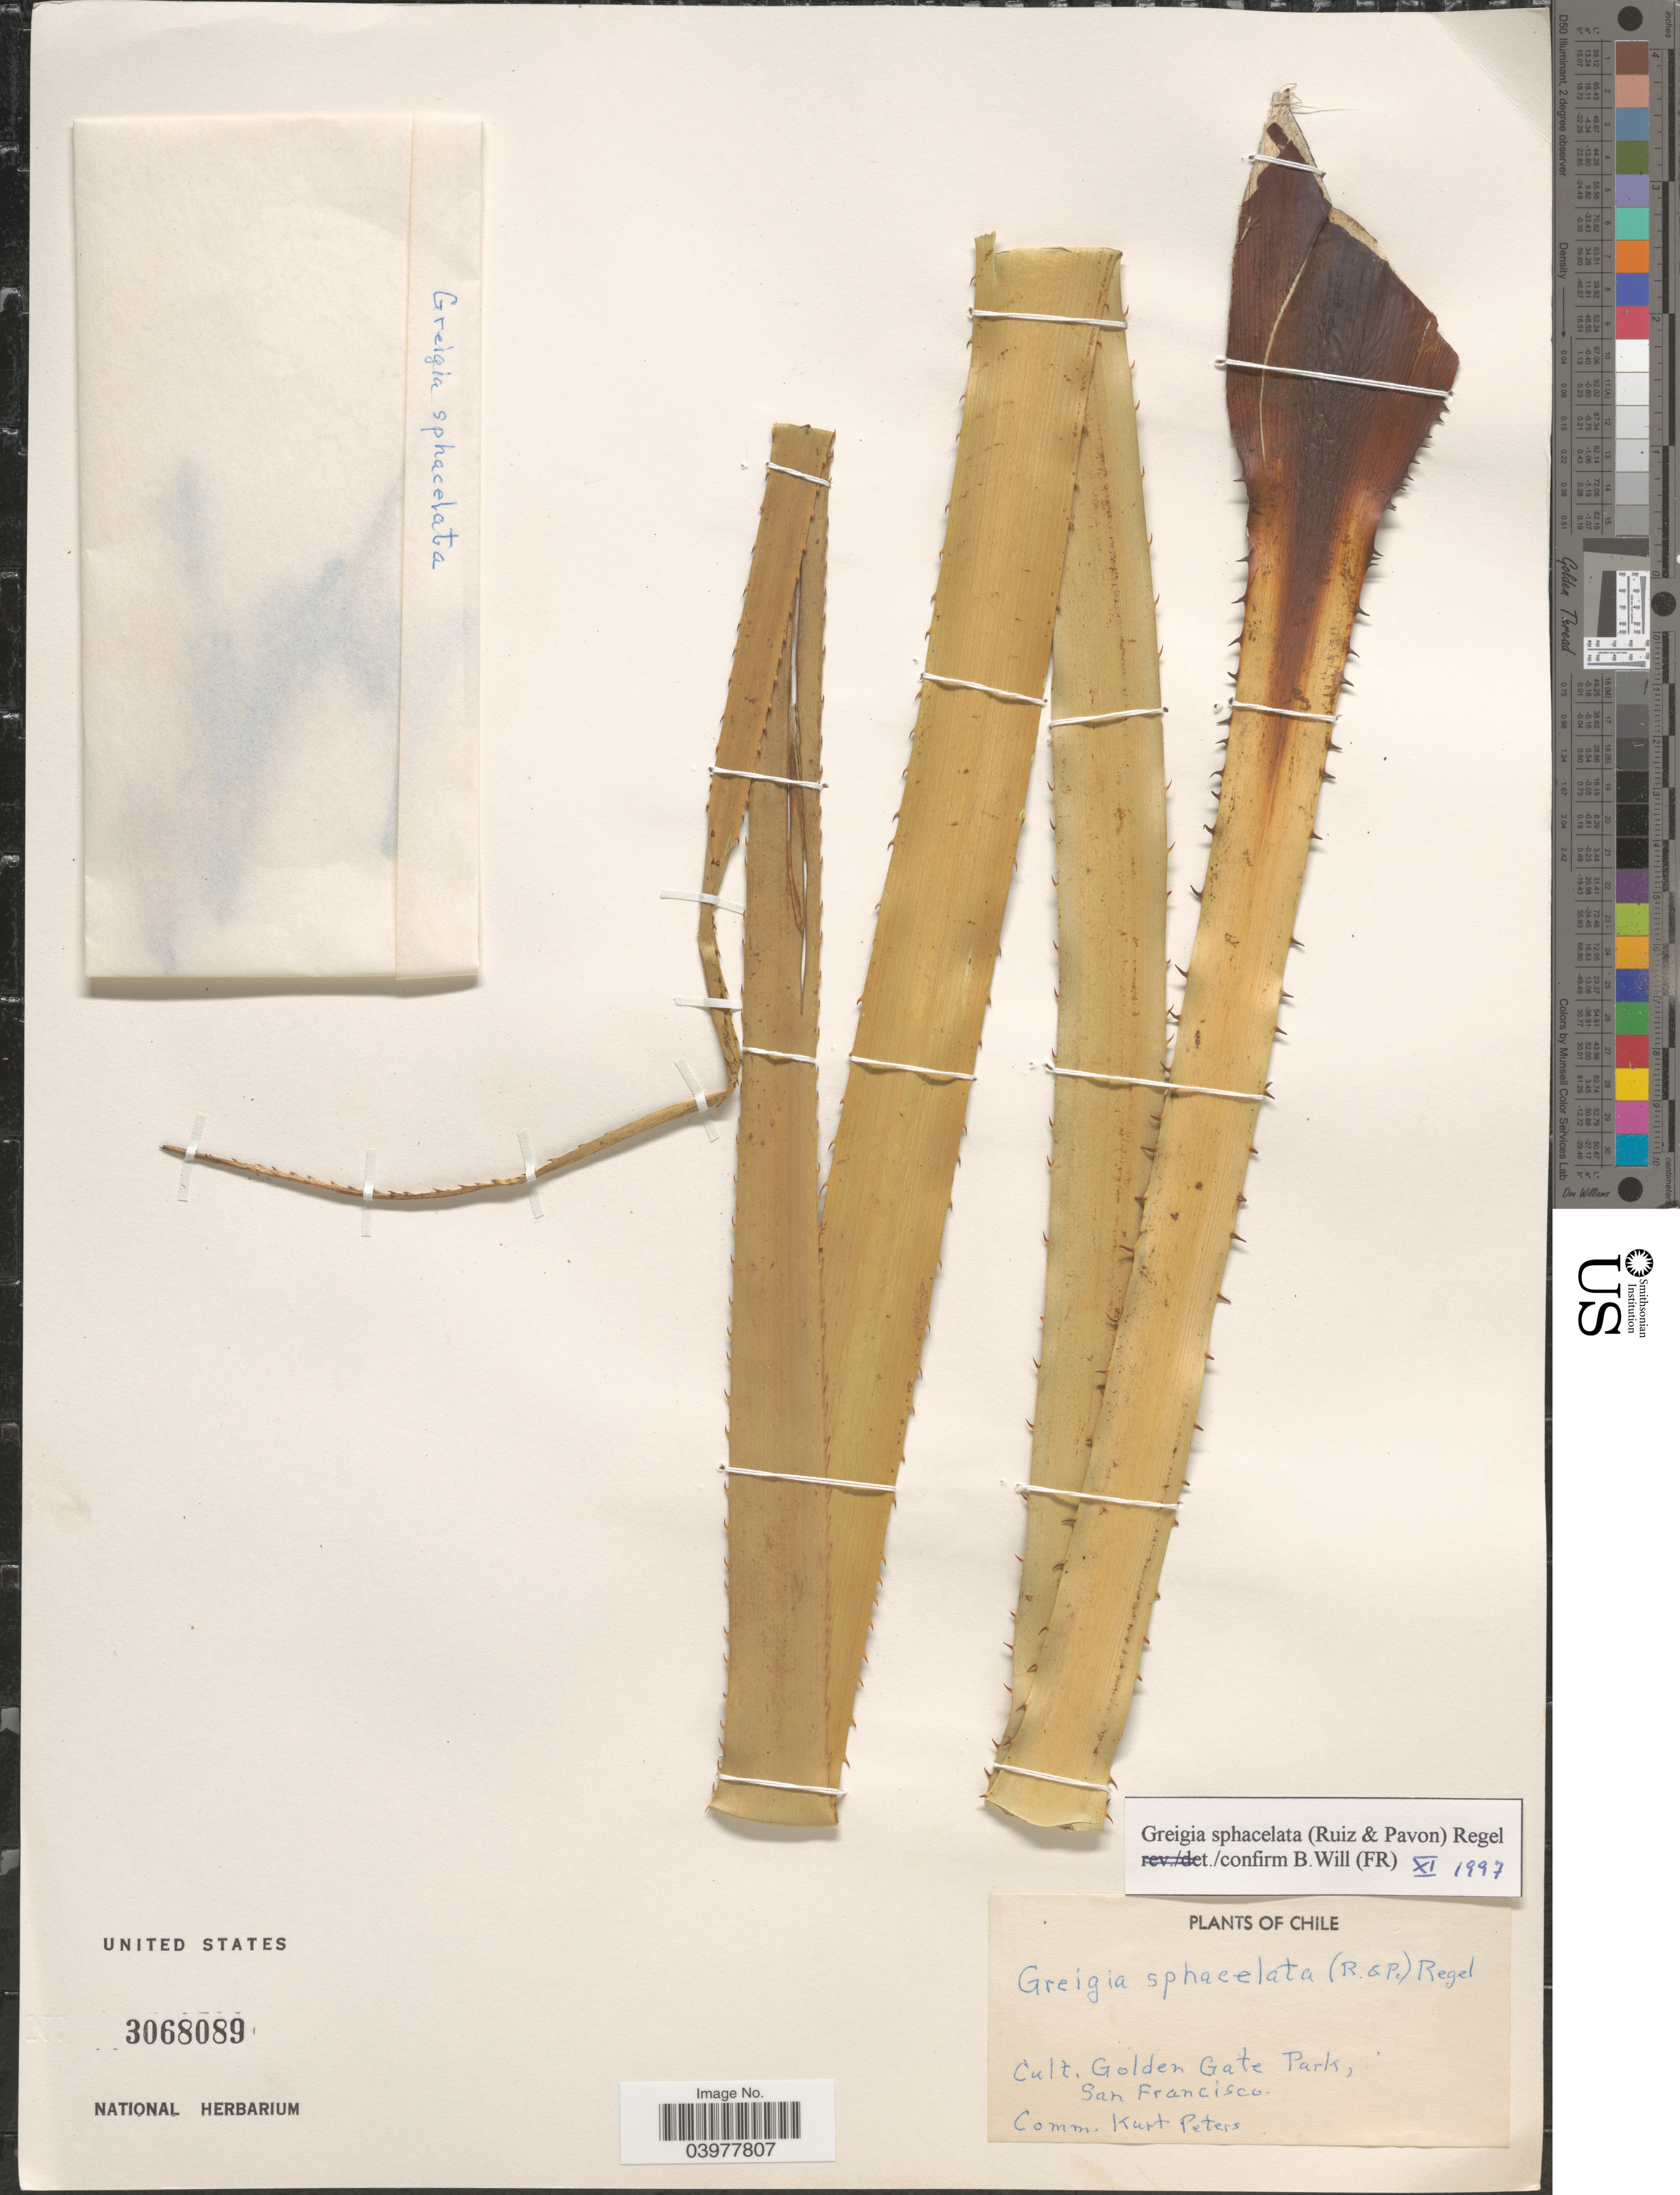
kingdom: Plantae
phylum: Tracheophyta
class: Liliopsida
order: Poales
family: Bromeliaceae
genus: Greigia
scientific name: Greigia sphacelata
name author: Regel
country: Chile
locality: Golden Gate Park, San Francisco.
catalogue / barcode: US 3068089